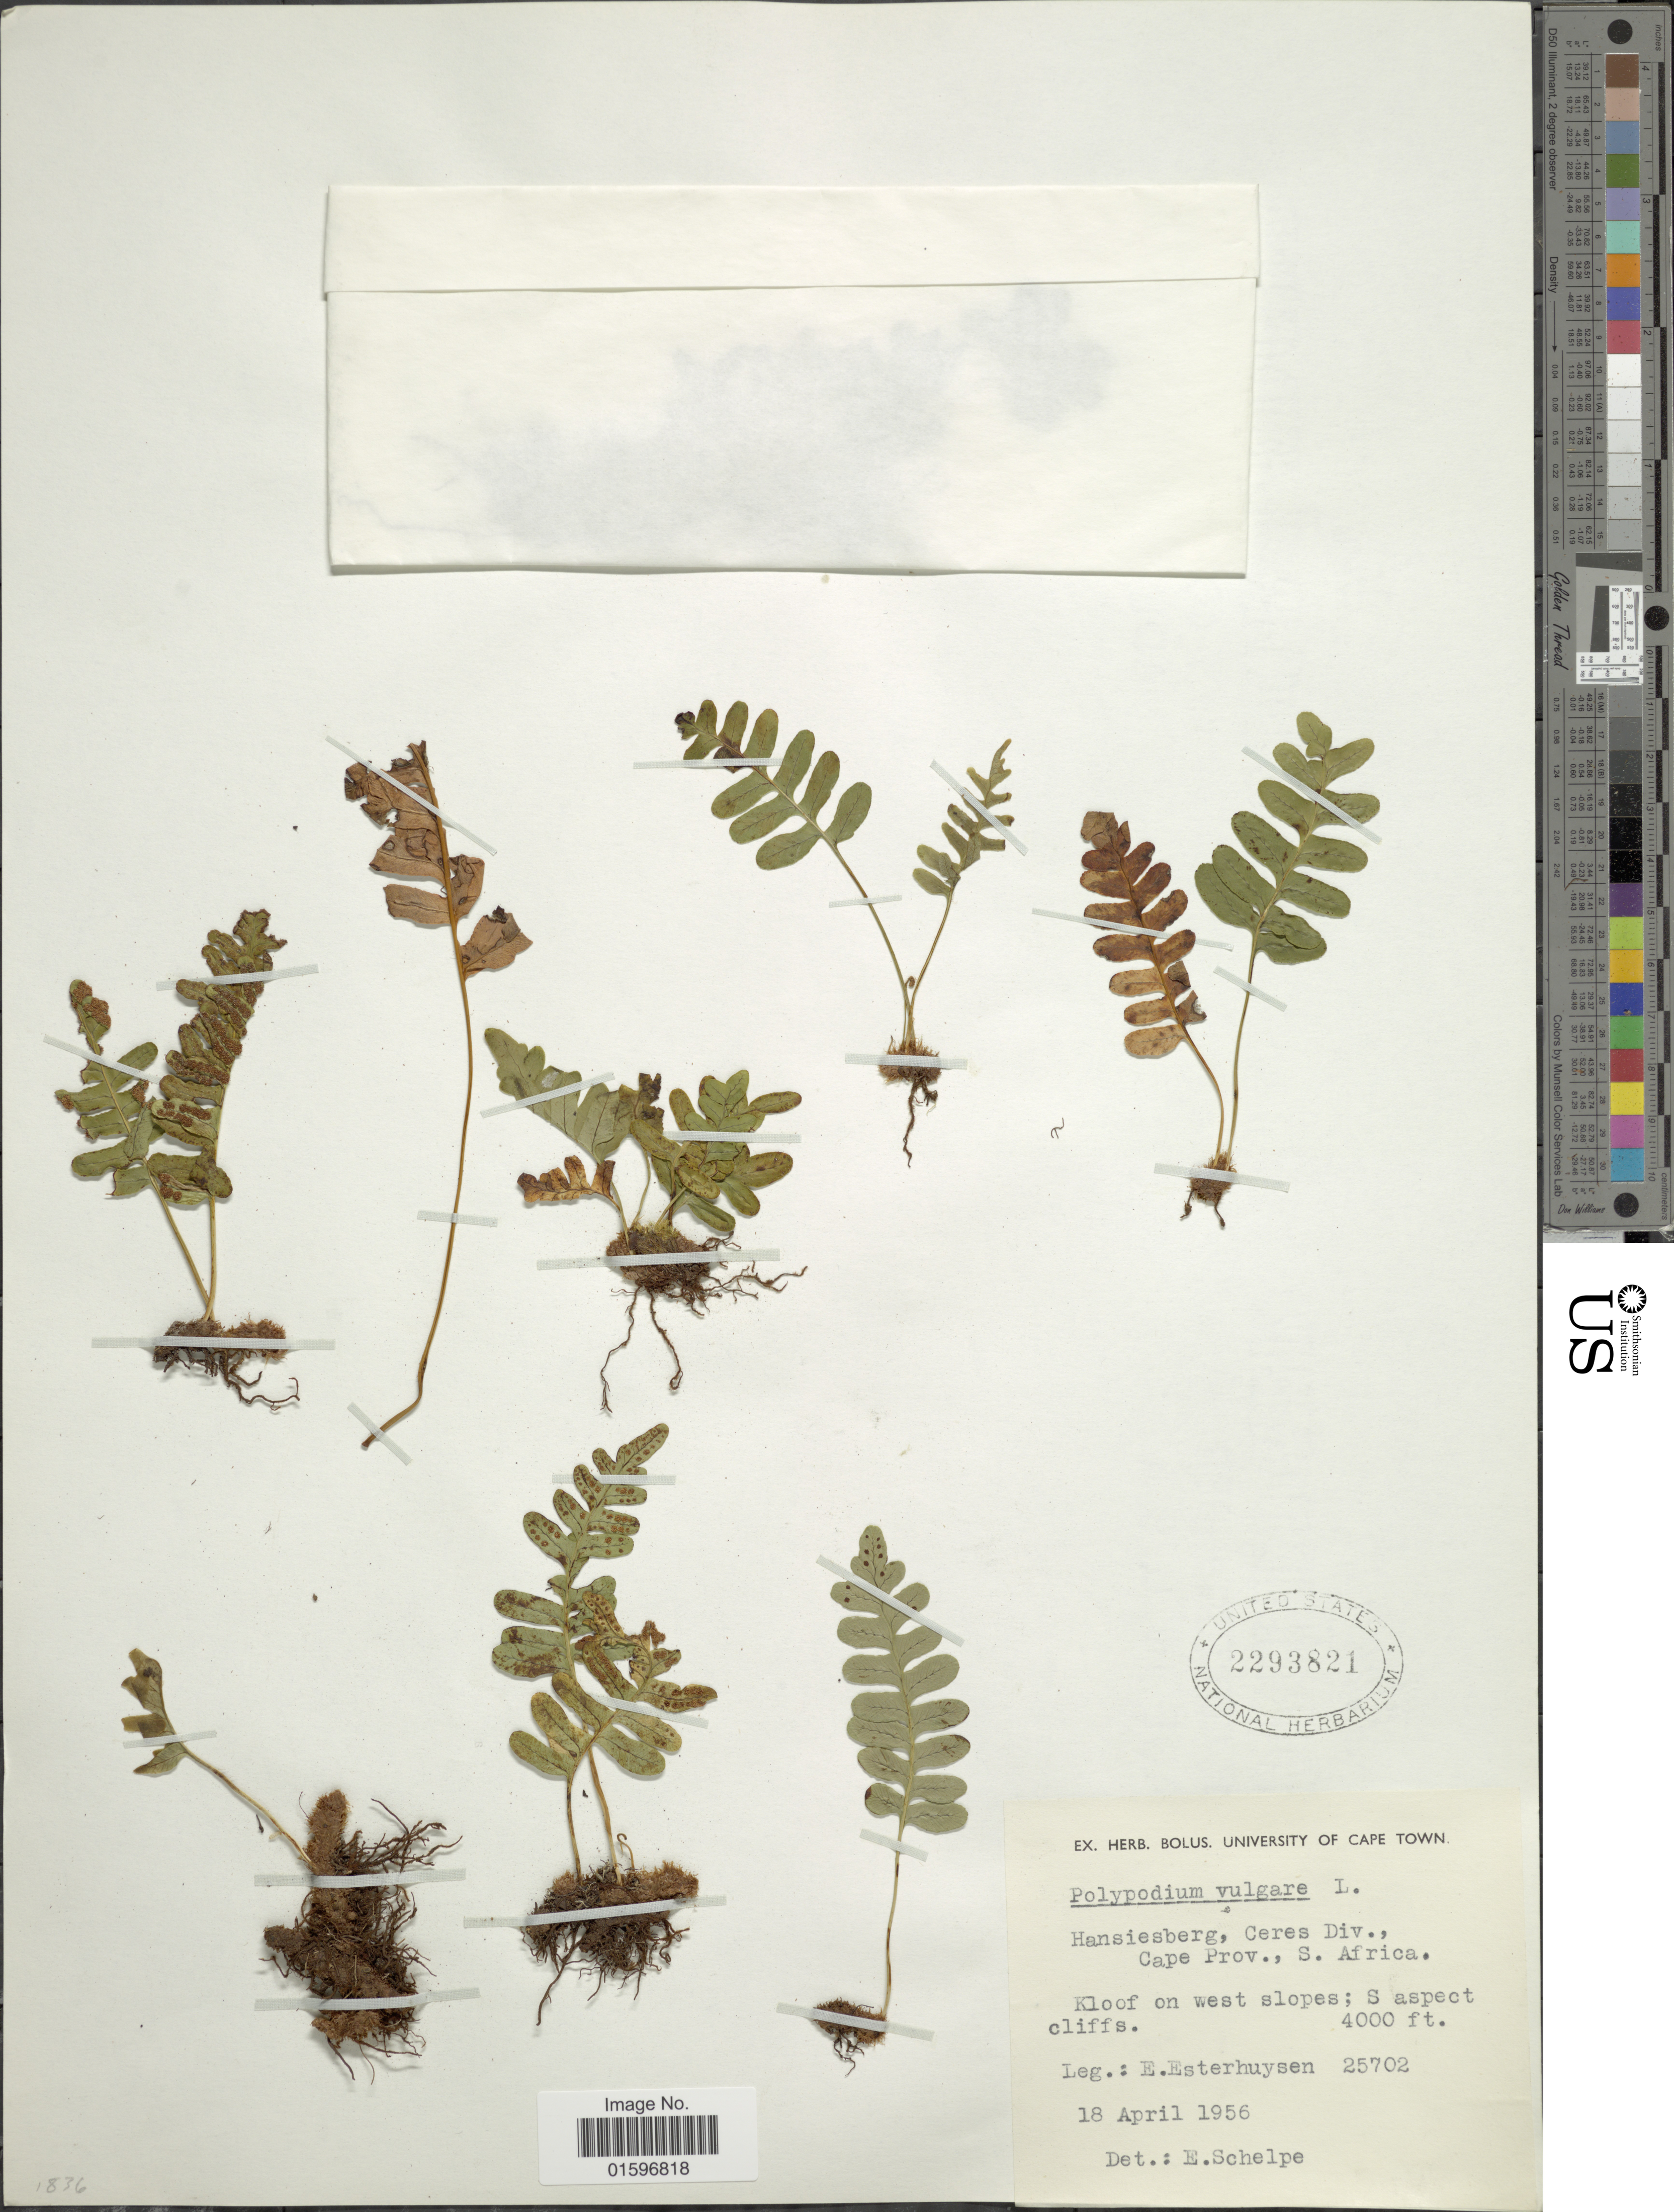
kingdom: Plantae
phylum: Tracheophyta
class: Polypodiopsida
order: Polypodiales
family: Polypodiaceae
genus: Polypodium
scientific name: Polypodium vulgare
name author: L.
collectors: E. A. C. L. E. Schelpe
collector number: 25702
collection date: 1956-04-18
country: South Africa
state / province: Western Cape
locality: Hansiesberg, Ceres Div., Cape Prov., S,. Africa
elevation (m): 1219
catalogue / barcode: US 2293821